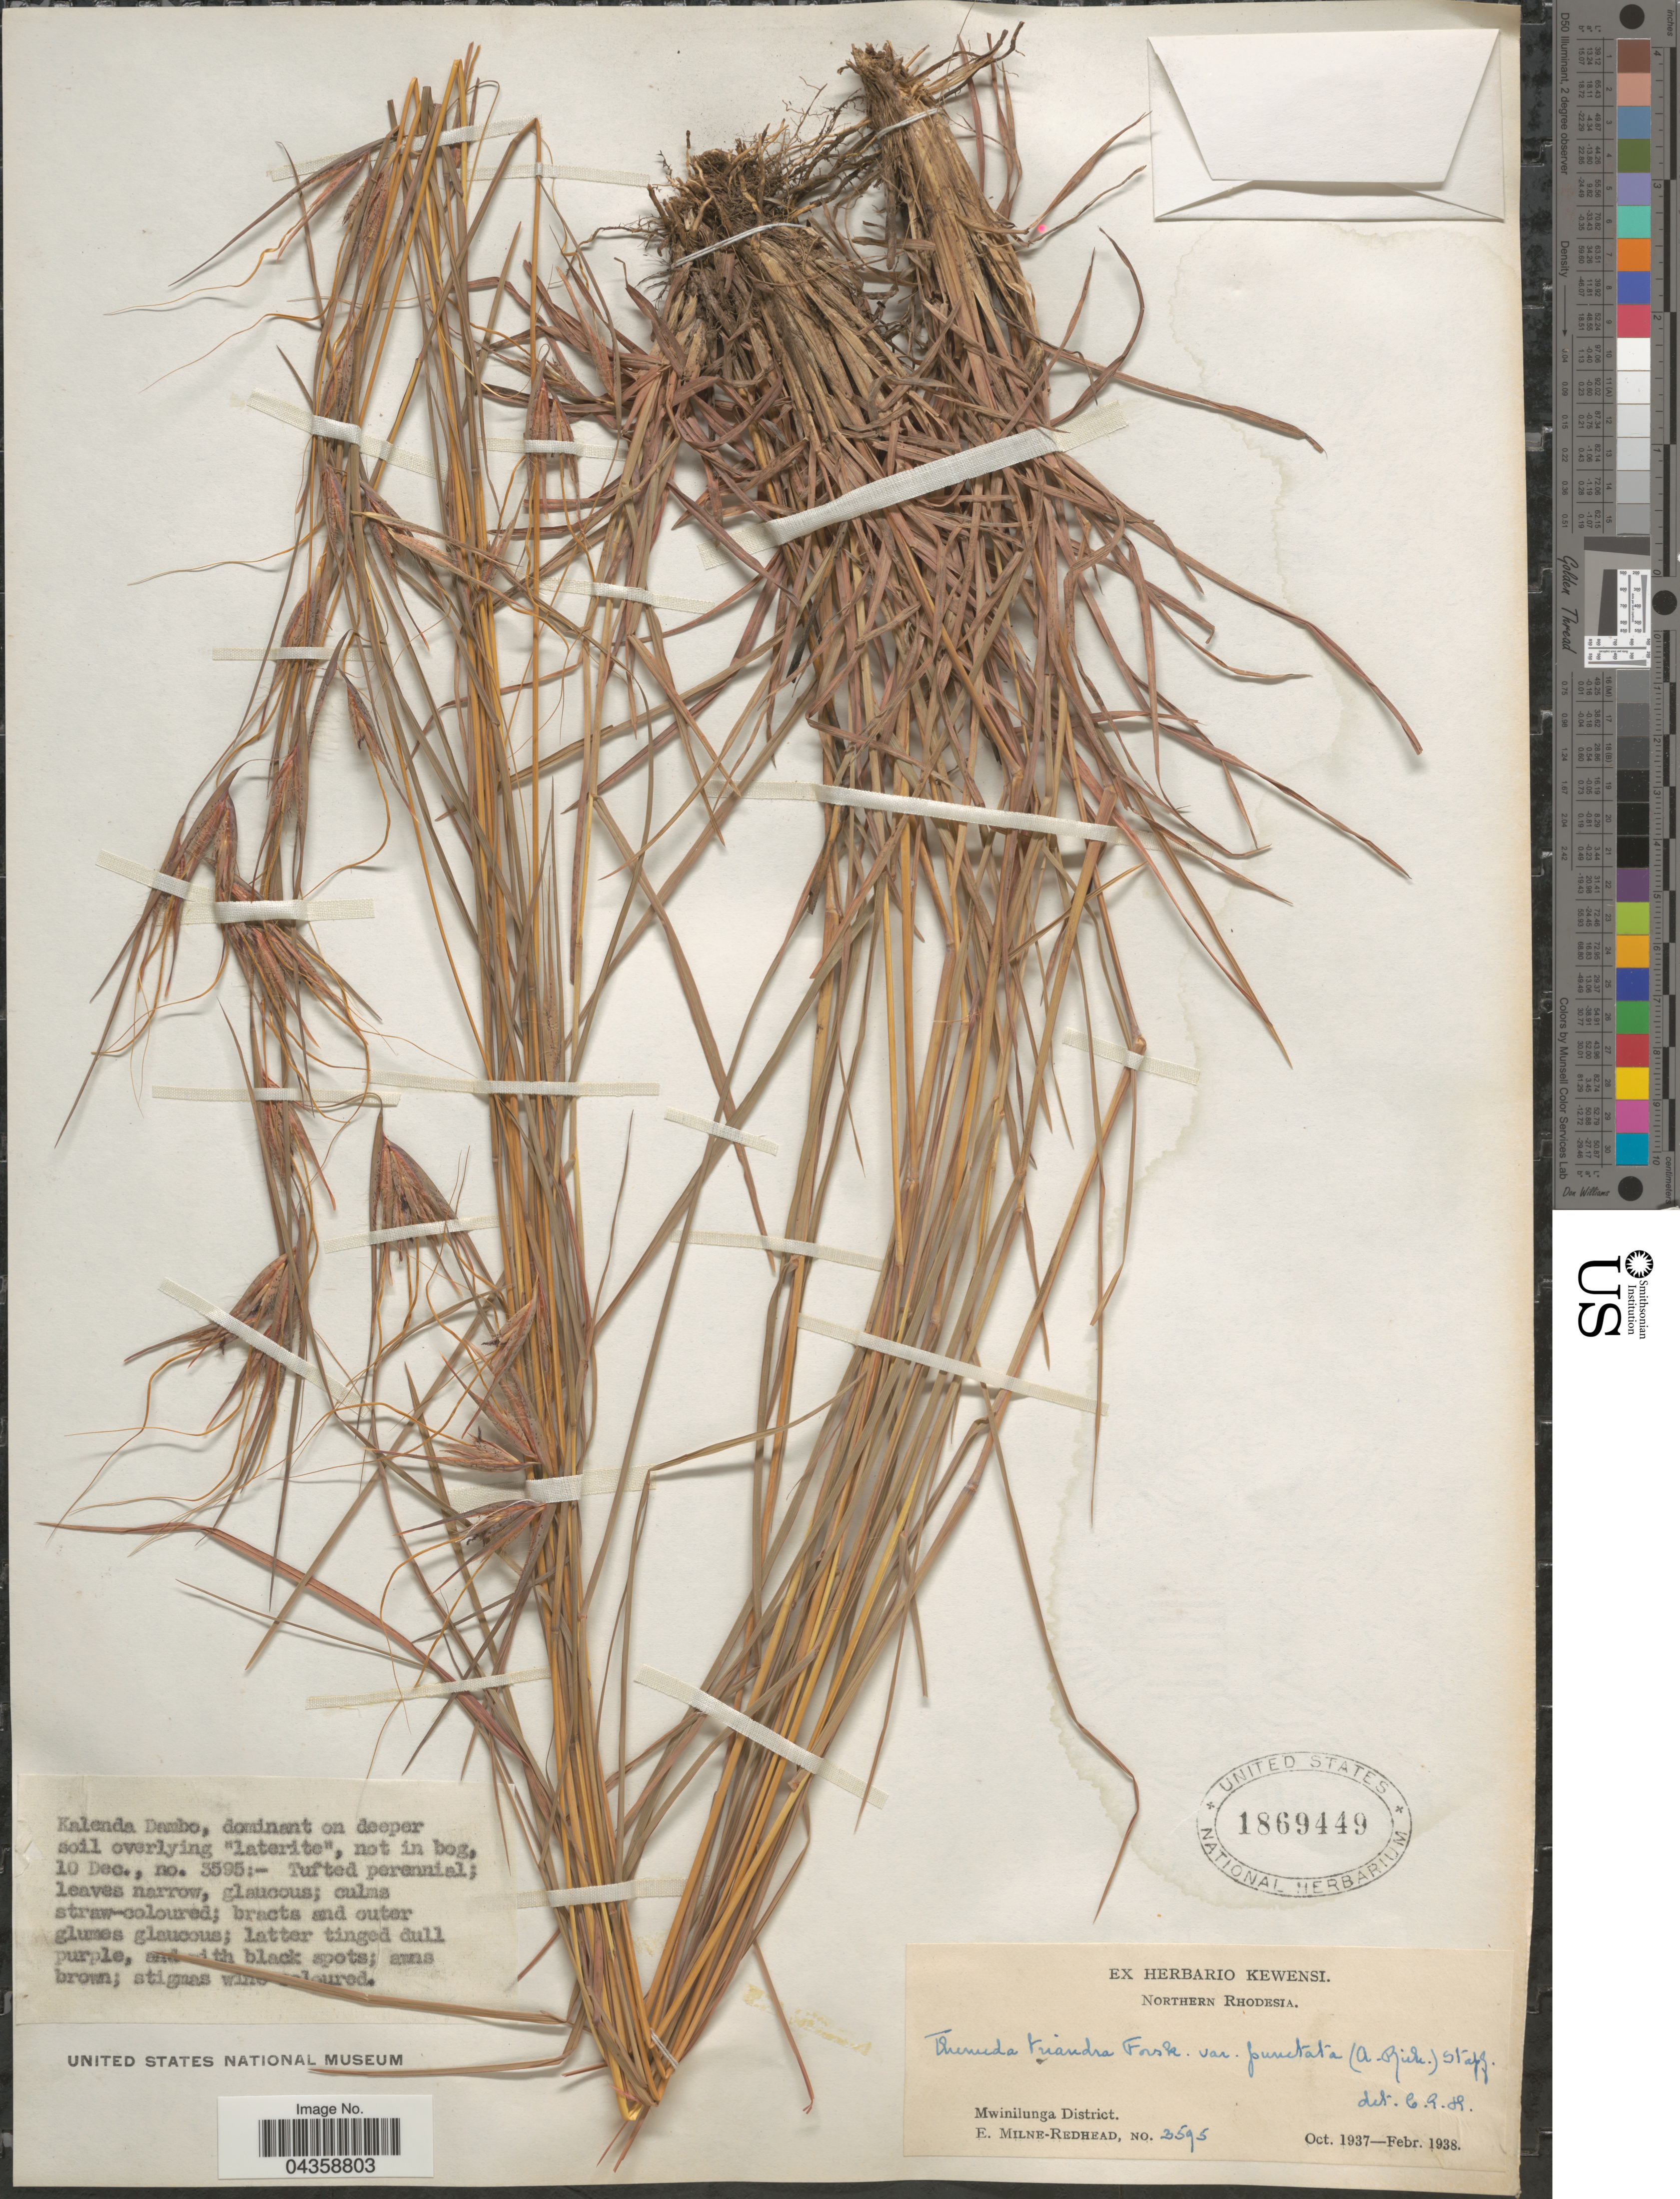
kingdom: Plantae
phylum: Tracheophyta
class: Liliopsida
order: Poales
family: Poaceae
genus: Themeda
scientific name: Themeda quadrivalvis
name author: (L.) Kuntze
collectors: E. W. Milne-Redhead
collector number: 3595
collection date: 1938-12-10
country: Zambia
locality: Northern Rhodesia. Mwinilunga District. Kalenda Dambo.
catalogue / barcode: US 1869449